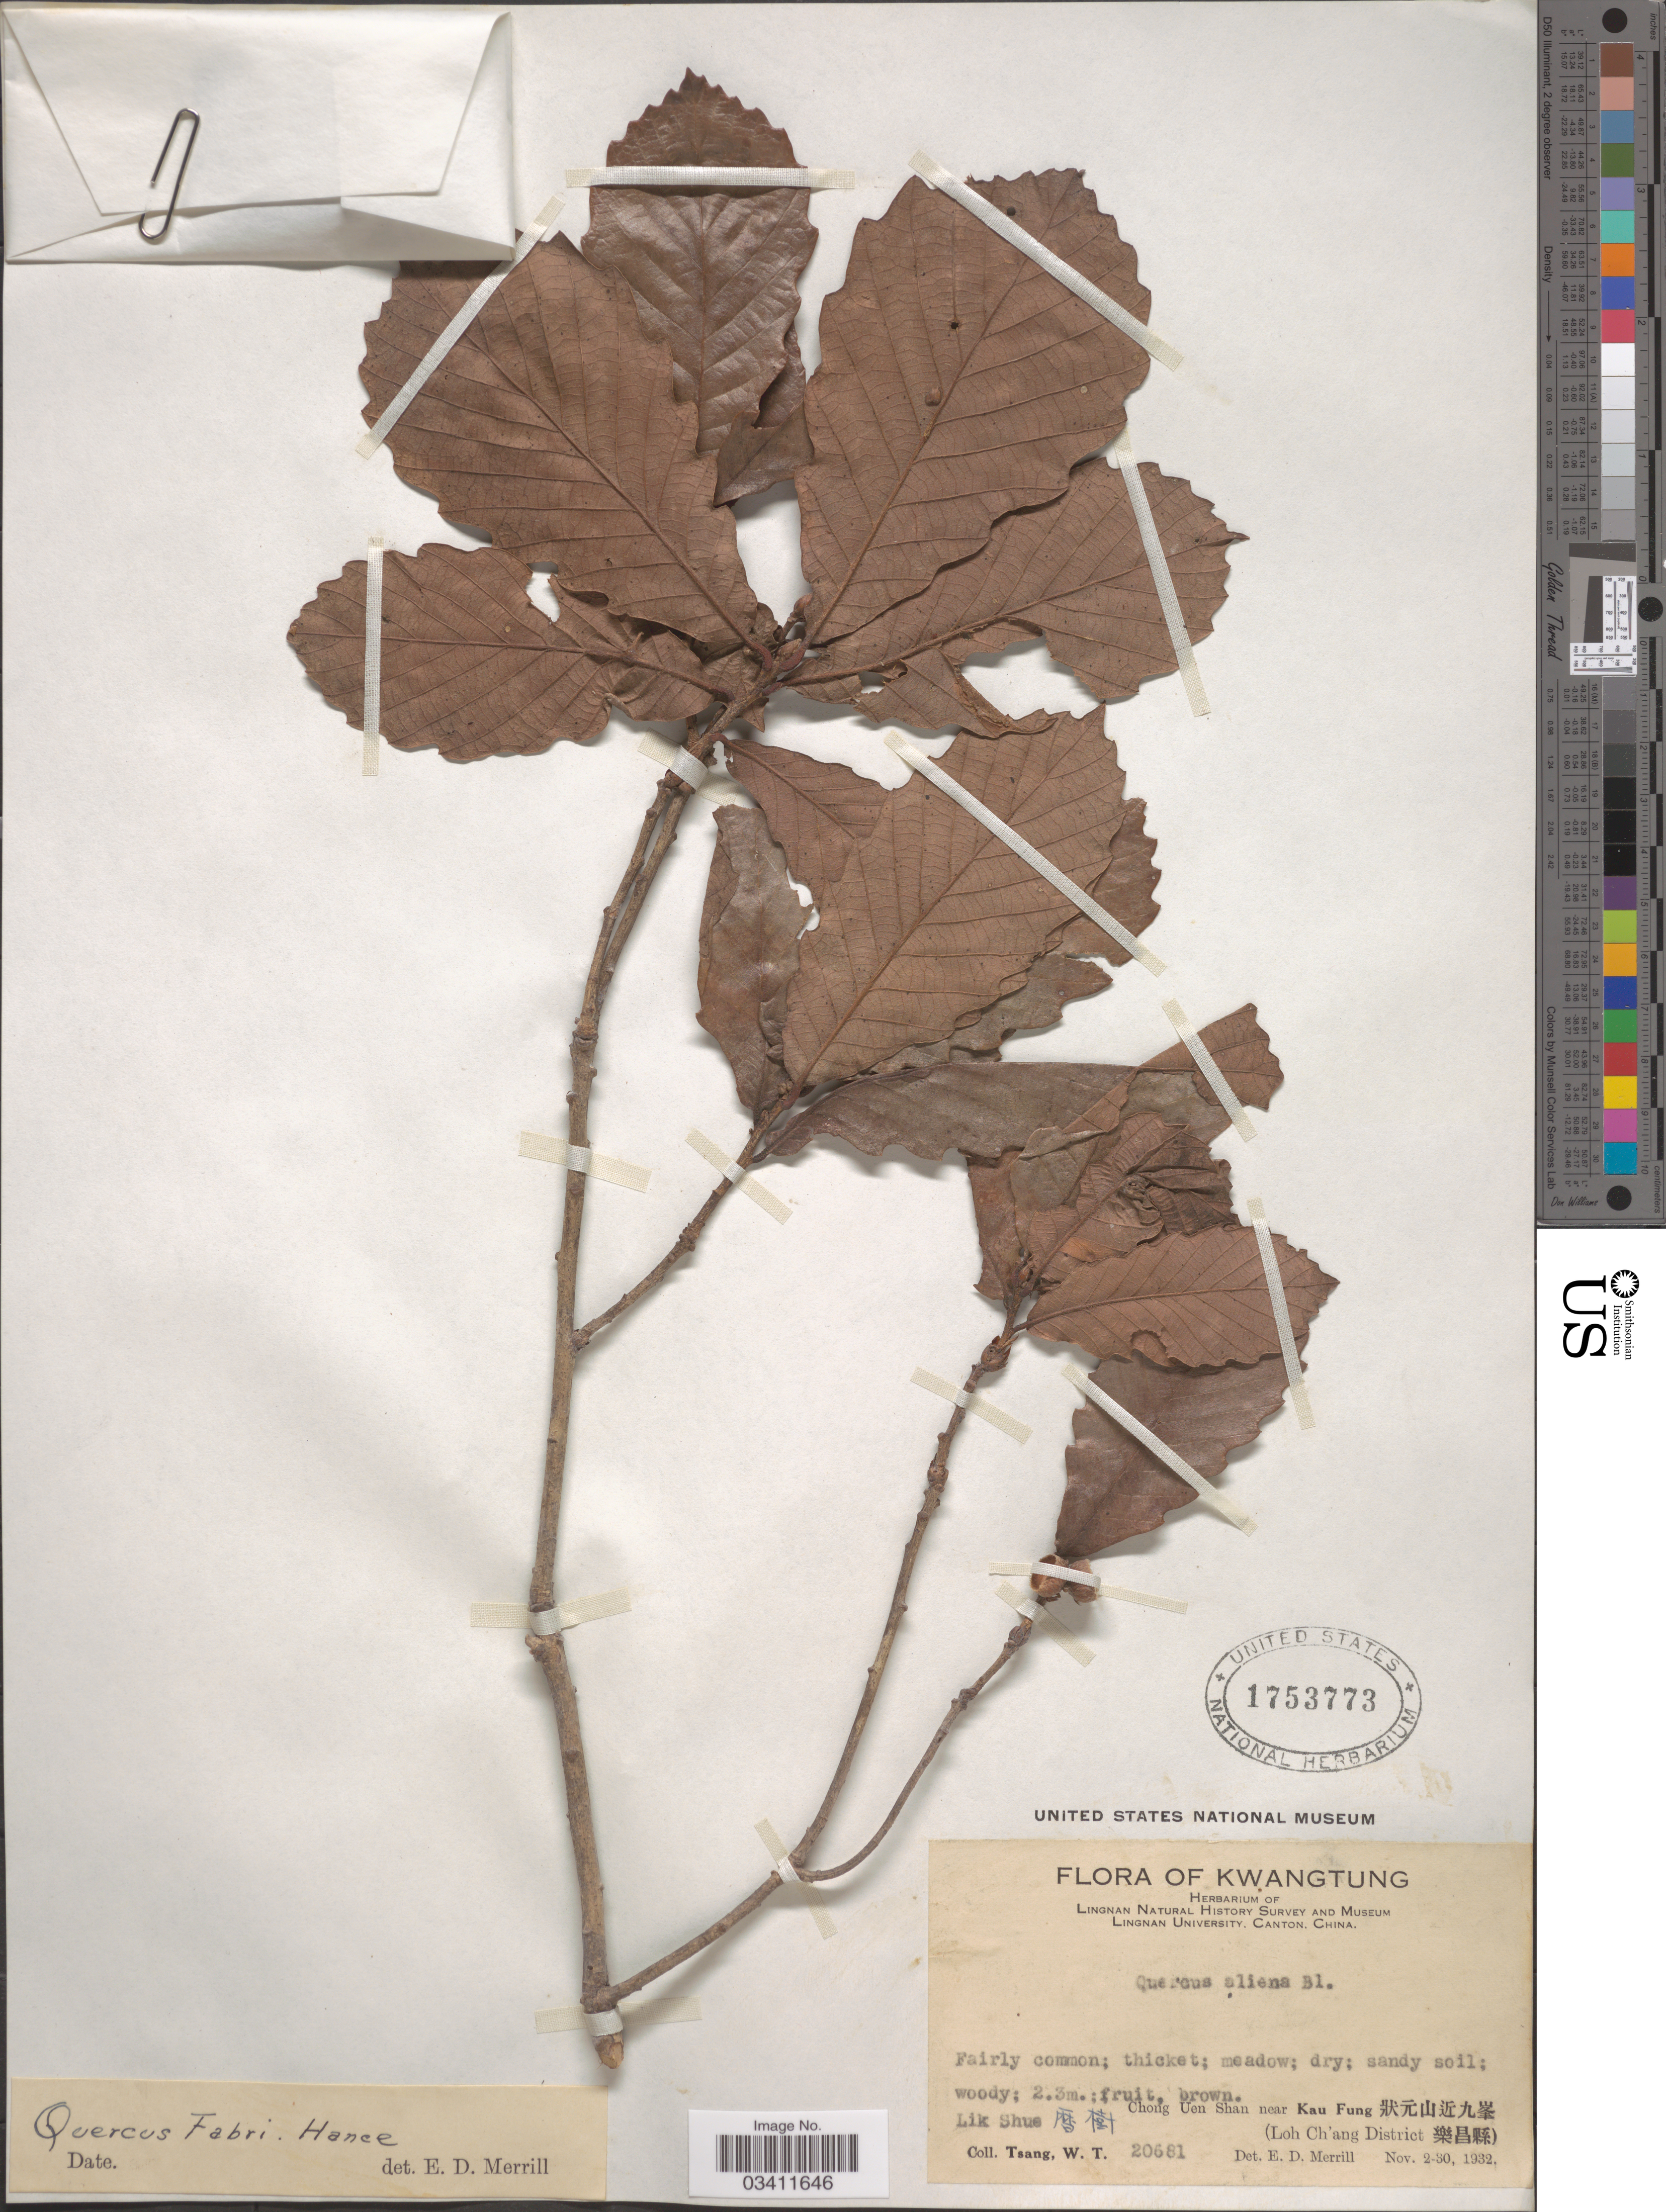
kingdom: Plantae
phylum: Tracheophyta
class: Magnoliopsida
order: Fagales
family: Fagaceae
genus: Quercus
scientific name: Quercus fabrei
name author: Hance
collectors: W. T. Tsang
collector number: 20681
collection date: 1932-11-02/1932-11-30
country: China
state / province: Guangdong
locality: Kwatung.Lik Shue Chong Uen Shan near Kau Fung (Loh Ch'ang District).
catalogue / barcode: US 1753773